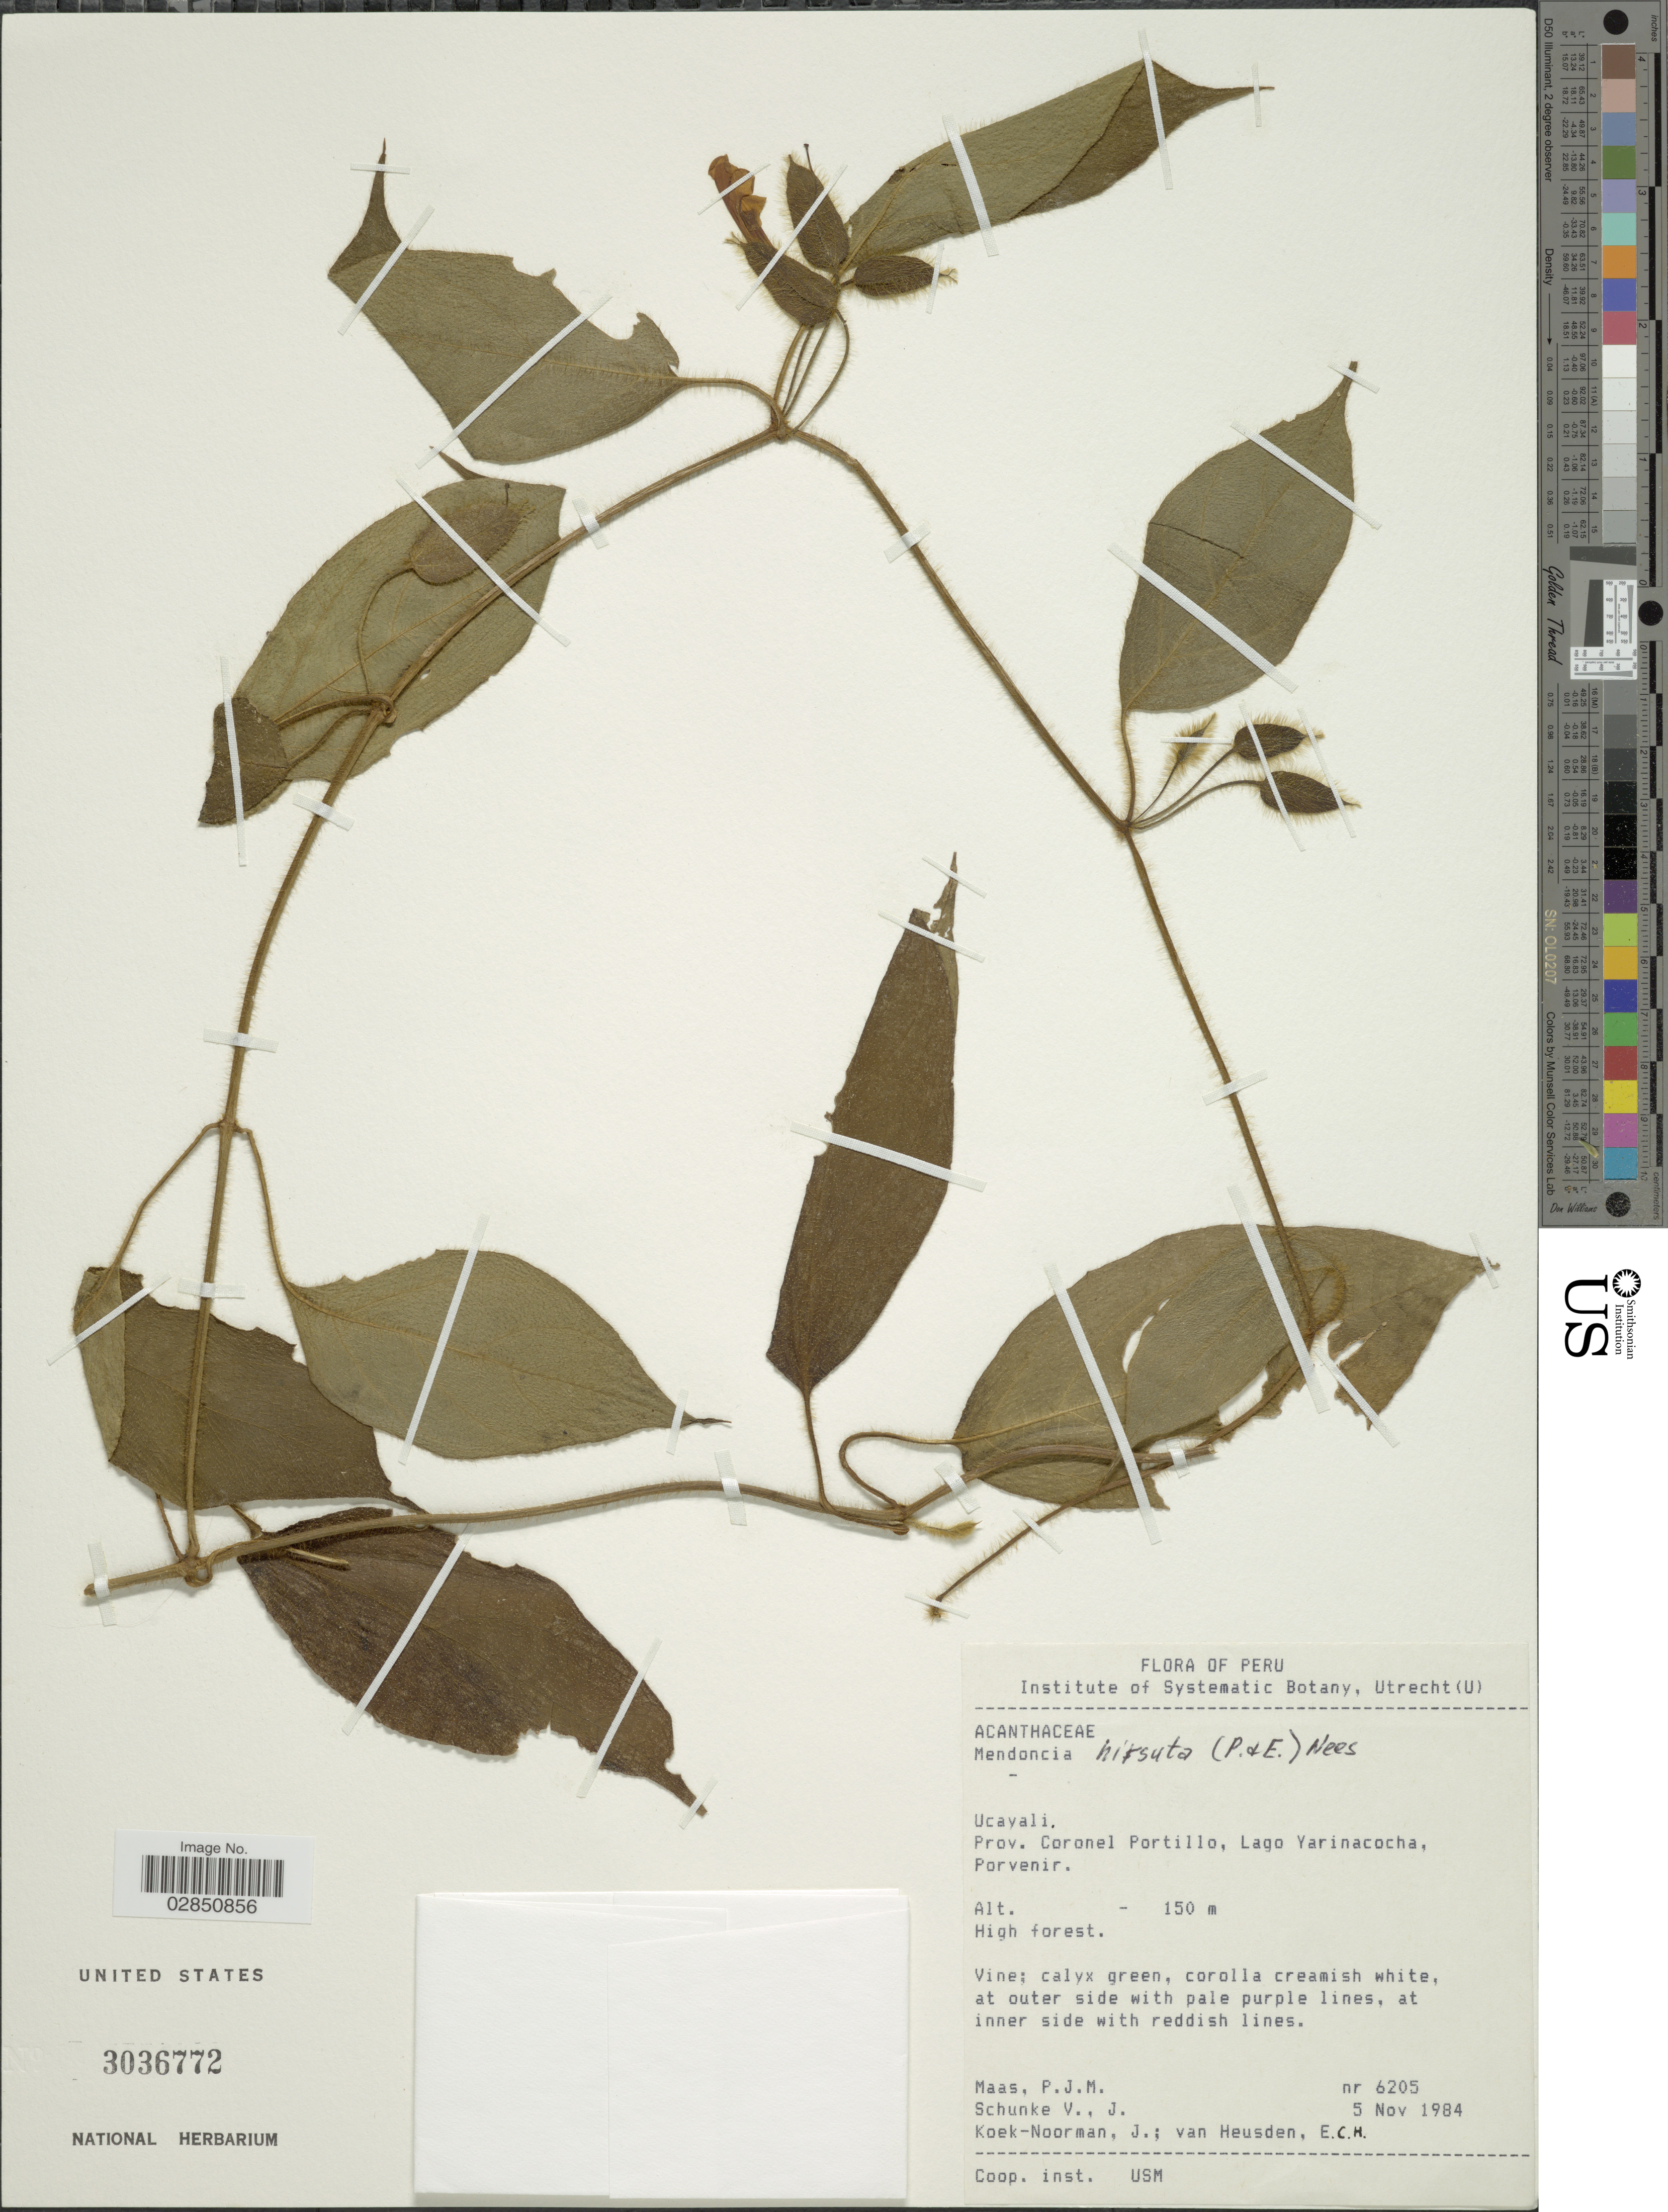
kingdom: Plantae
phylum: Tracheophyta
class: Magnoliopsida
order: Lamiales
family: Acanthaceae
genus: Mendoncia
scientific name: Mendoncia bivalvis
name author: (L. f.) Merr.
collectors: P. Maas, J. Schunke Vigo, J. Koek-Noorman & E. C. H. van Heusden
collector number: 6205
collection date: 1984-11-05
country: Peru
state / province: Ucayali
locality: Prov. Coronel Portillo, Lago Yarinacocha, Porvenir.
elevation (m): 150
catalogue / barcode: US 3036772